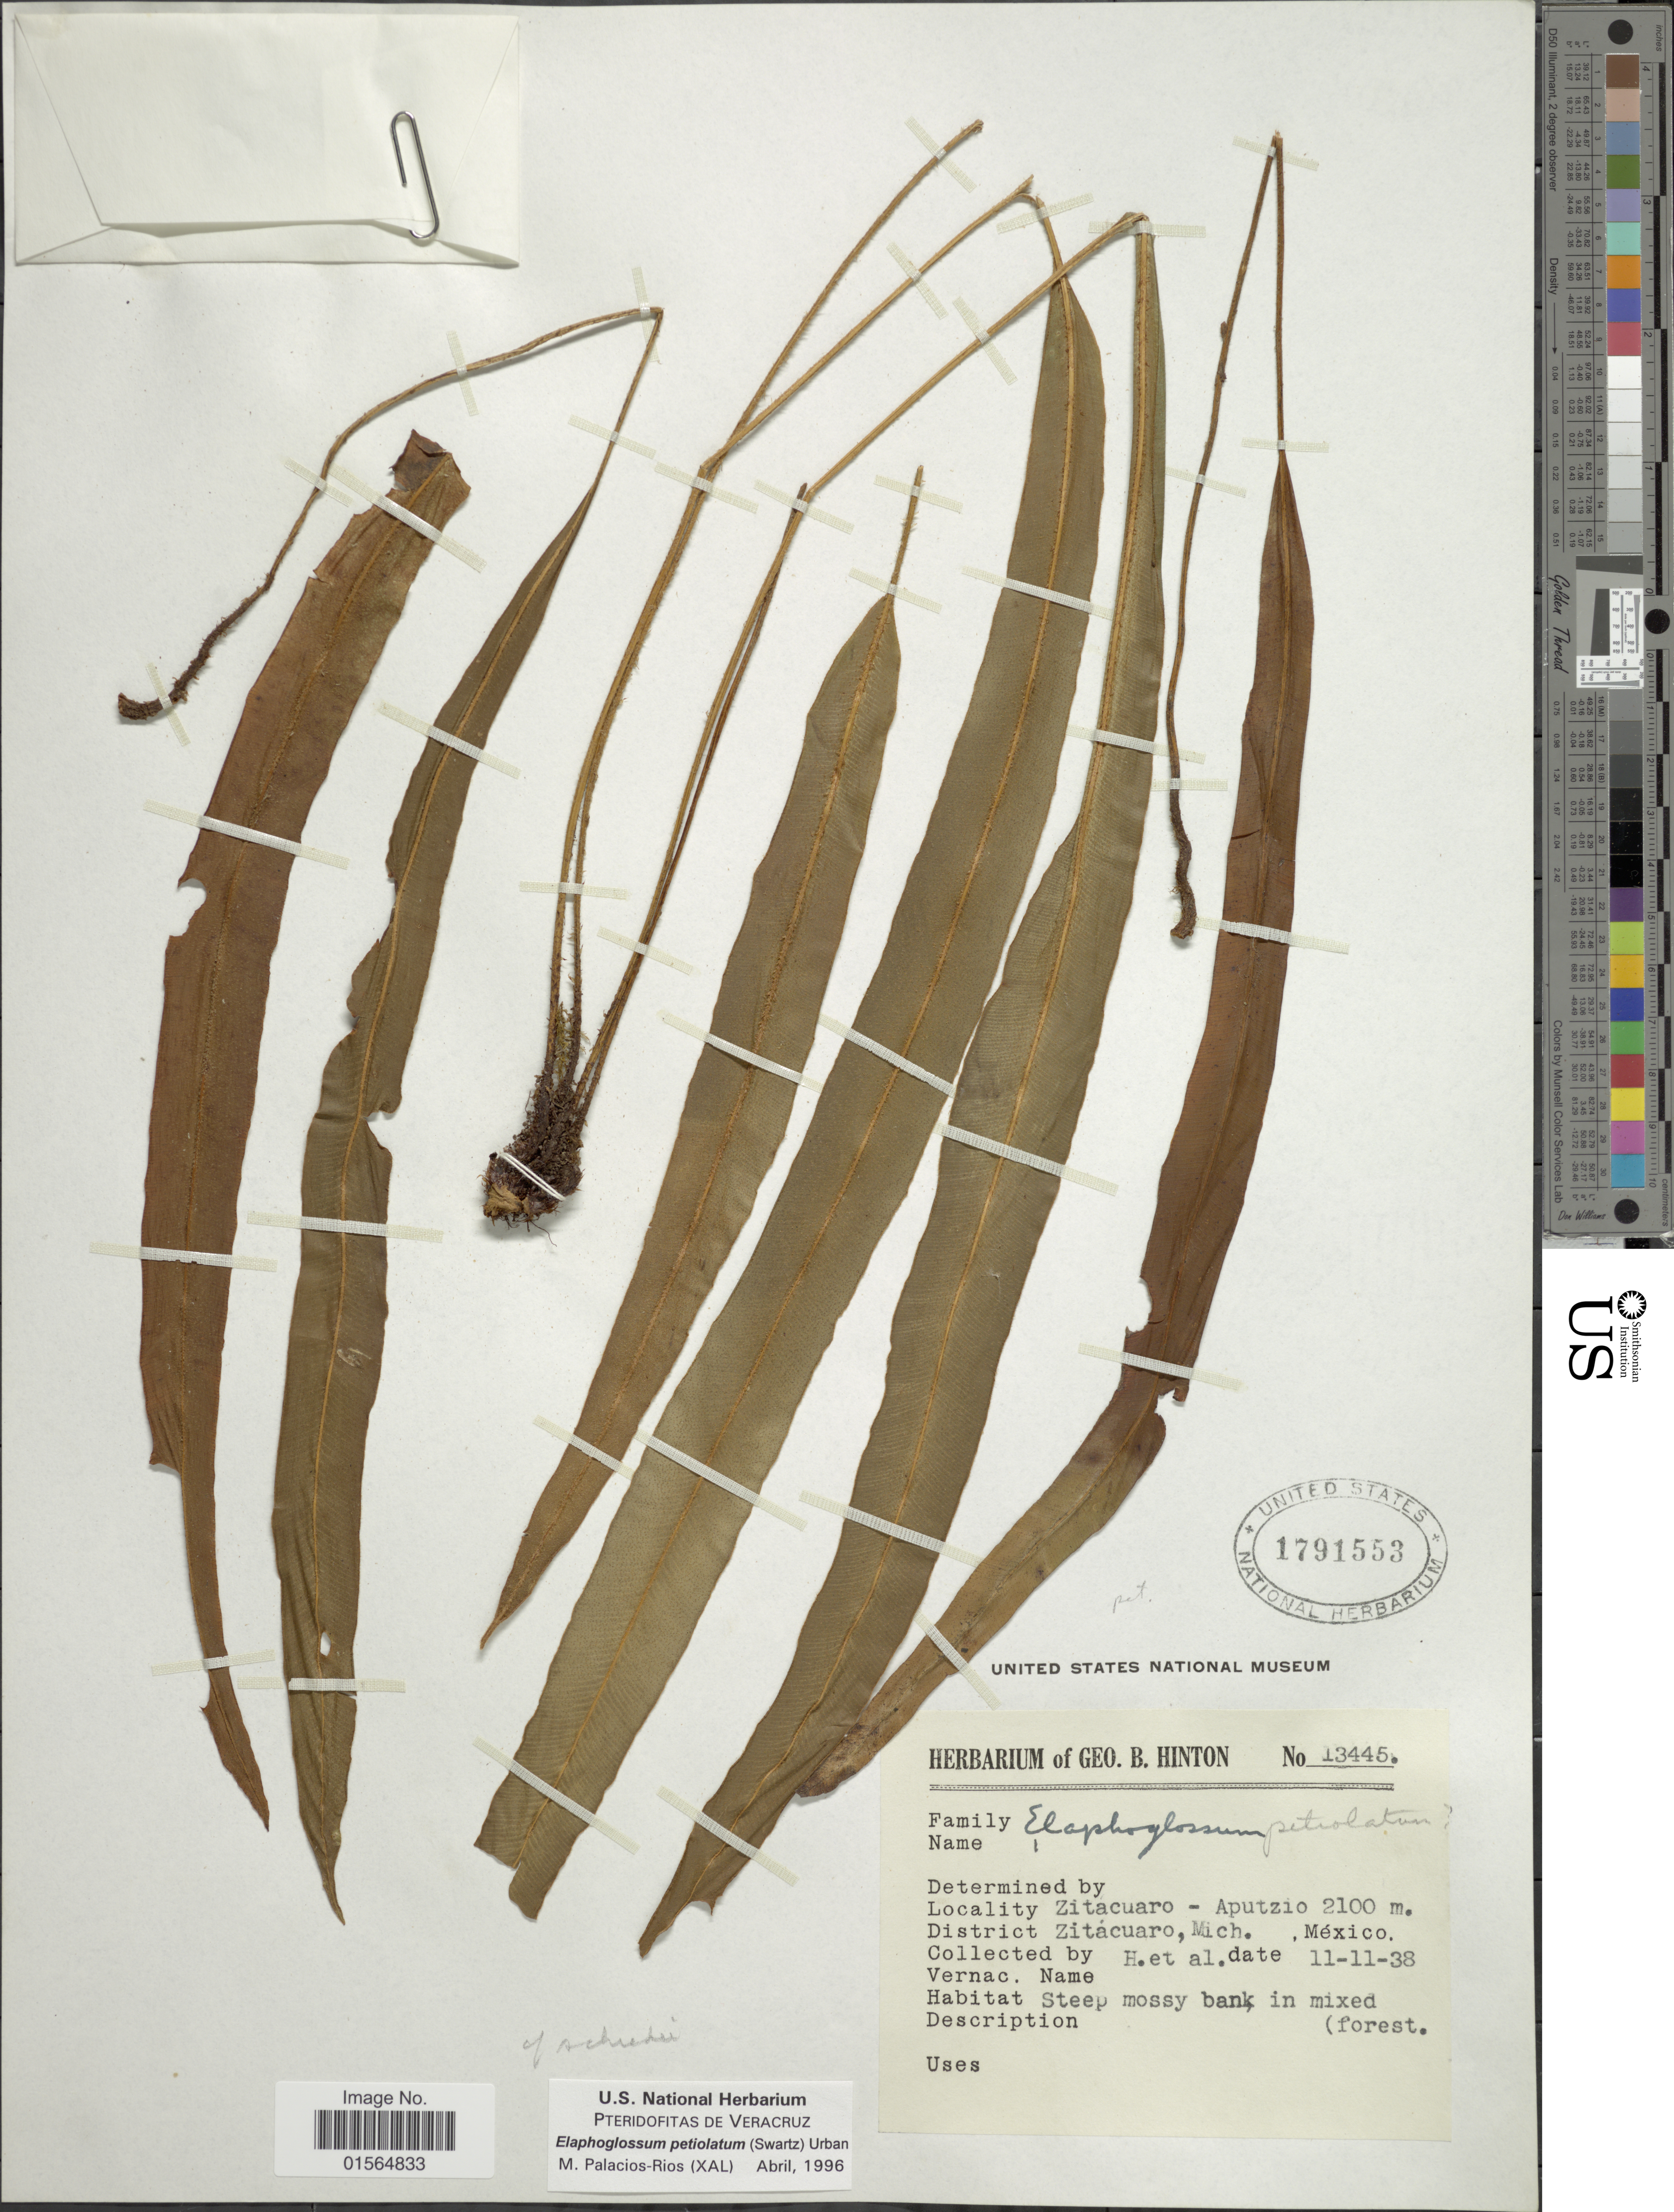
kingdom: Plantae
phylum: Tracheophyta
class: Polypodiopsida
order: Polypodiales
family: Dryopteridaceae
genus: Elaphoglossum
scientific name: Elaphoglossum petiolatum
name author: (Sw.) Urb.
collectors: G. B. Hinton & et al.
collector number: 13445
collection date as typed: Transcribed d/m/y: 11/11/38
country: Mexico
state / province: Michoacán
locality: Zitacuaro - Apuzuio, District Zitacuaro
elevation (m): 2100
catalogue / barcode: US 1791553